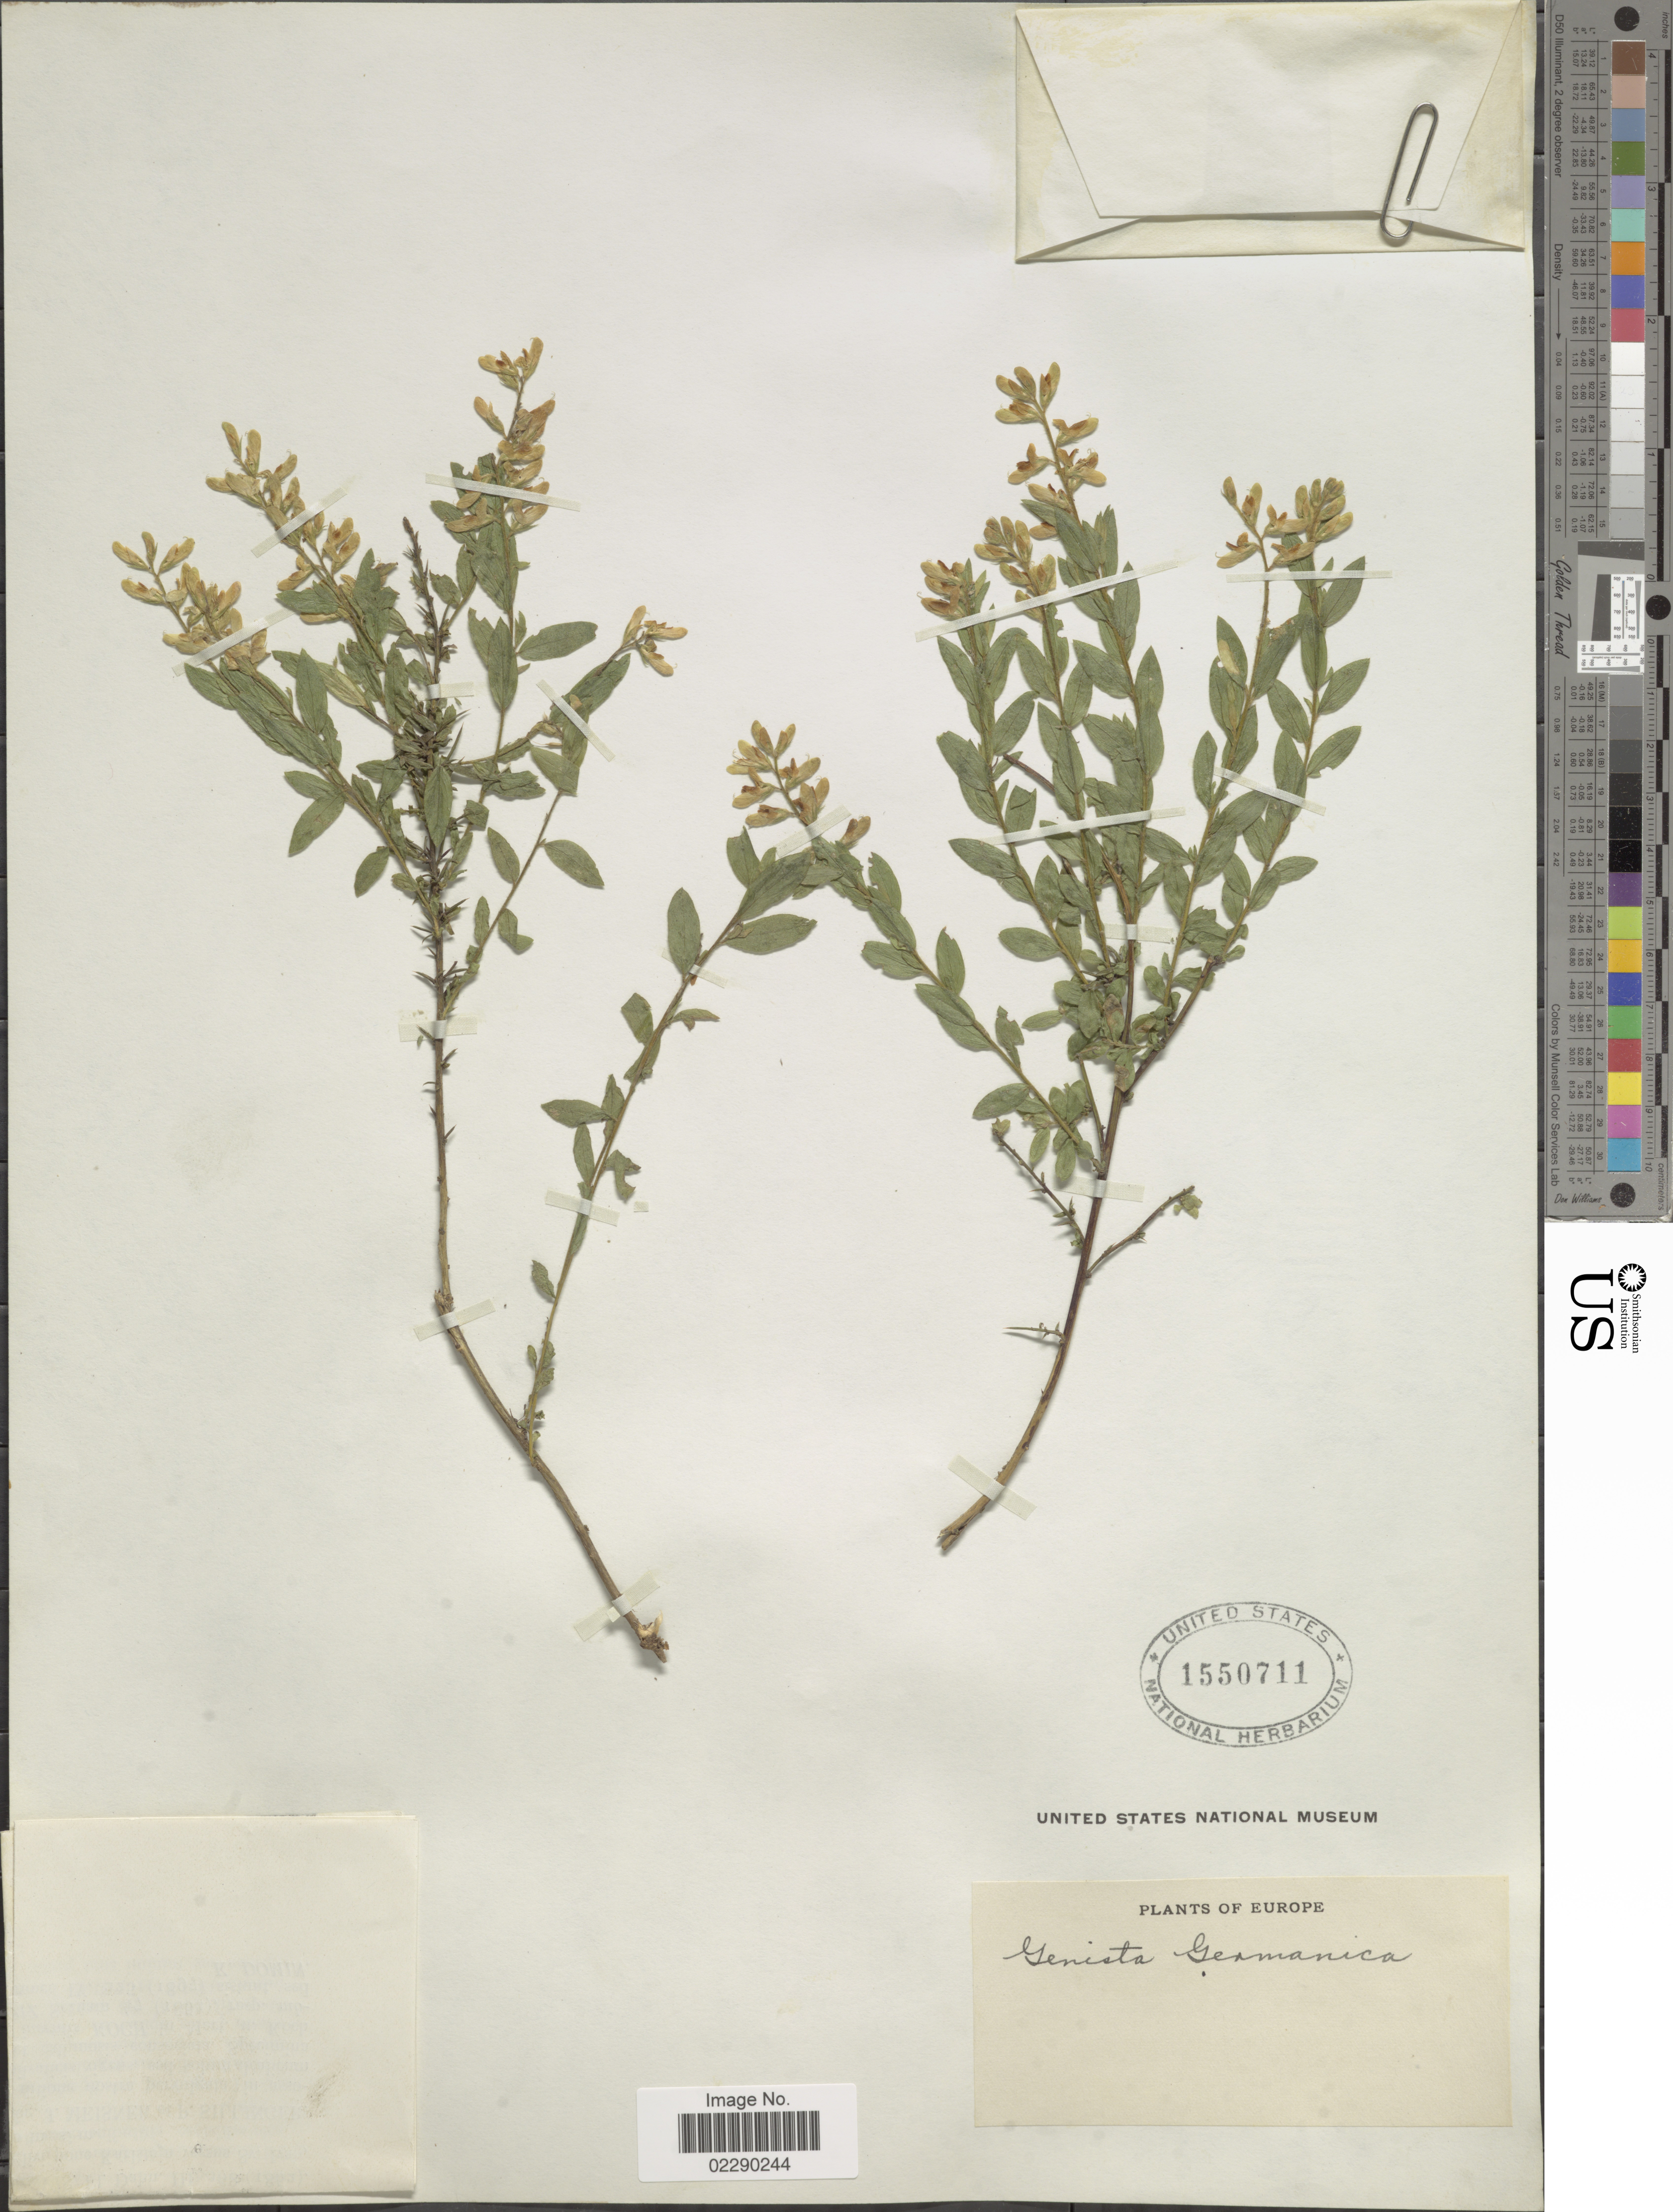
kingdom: Plantae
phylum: Tracheophyta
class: Magnoliopsida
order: Fabales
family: Fabaceae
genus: Genista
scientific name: Genista germanica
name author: L.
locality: Europe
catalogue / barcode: US 1550711